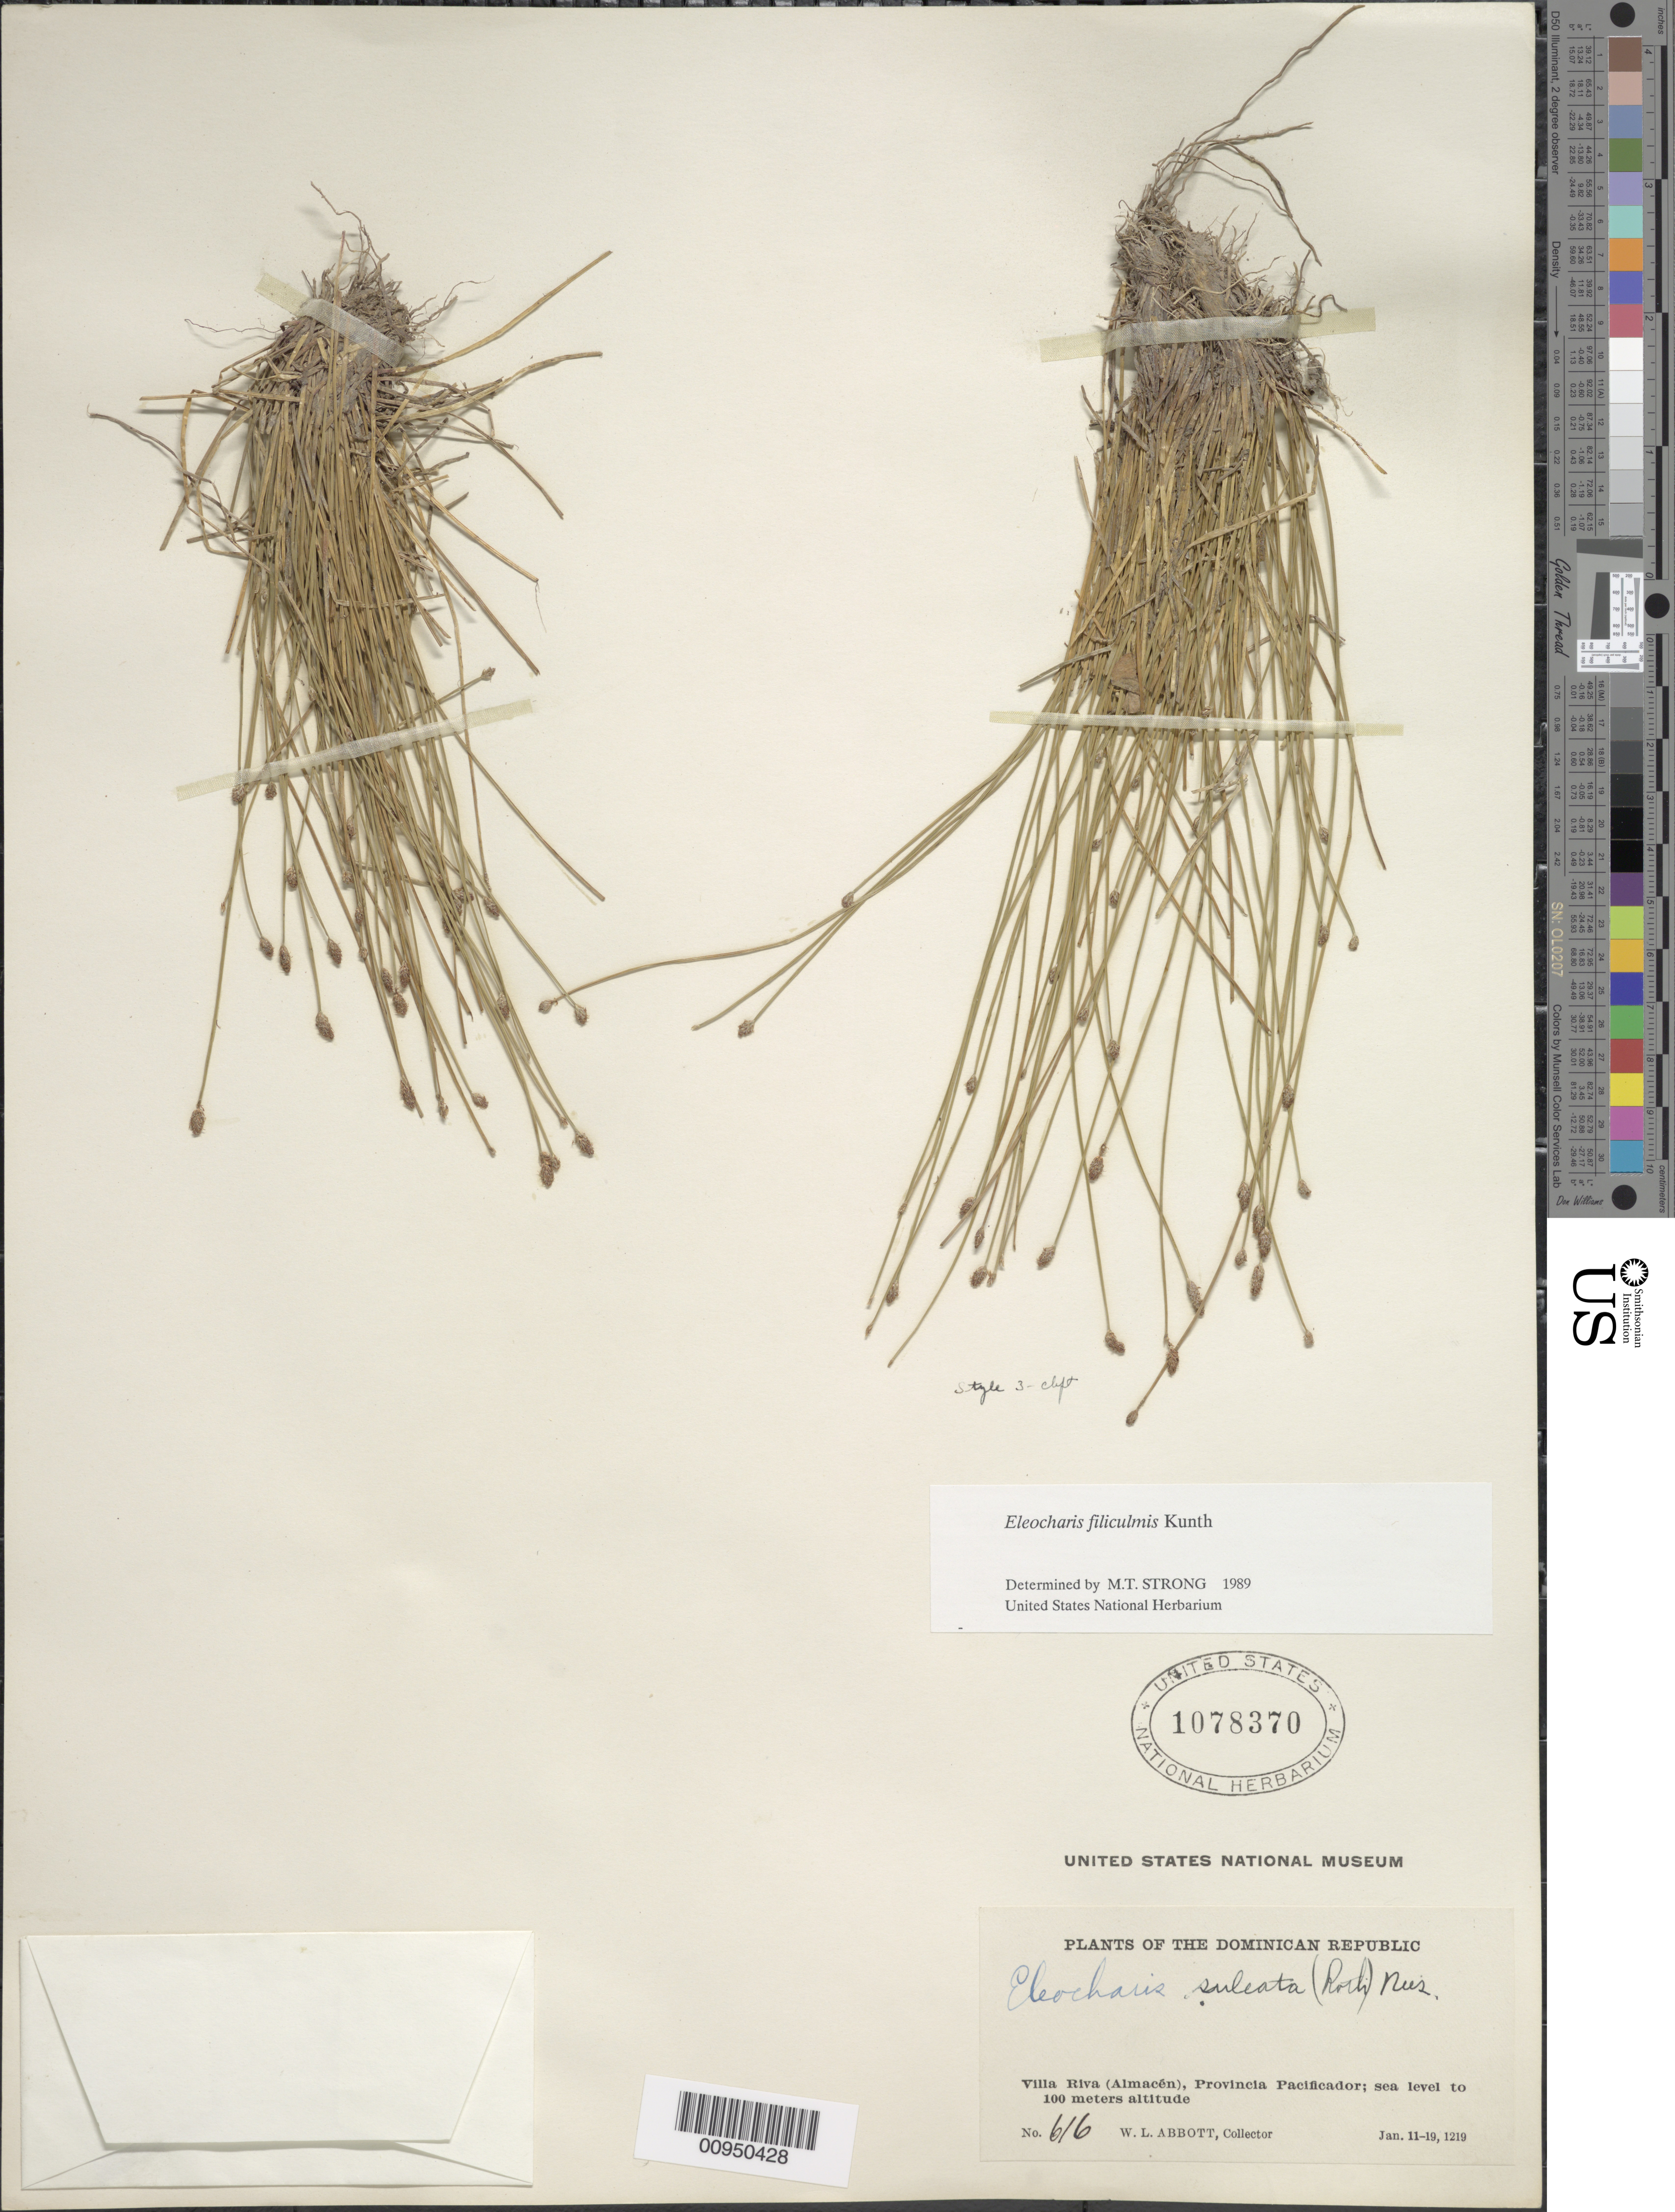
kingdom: Plantae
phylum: Tracheophyta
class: Liliopsida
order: Poales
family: Cyperaceae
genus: Eleocharis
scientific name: Eleocharis filiculmis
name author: Kunth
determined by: Strong, M. T., (US), Smithsonian Institution - National Museum of Natural History (UNITED STATES)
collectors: W. L. Abbott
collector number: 616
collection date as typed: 11 Jan 1921 to 19 Jan 1921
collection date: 1921-01-11/1921-01-19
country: Dominican Republic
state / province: Duarte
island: Hispaniola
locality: Villa Riva (Almacén)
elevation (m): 0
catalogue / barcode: US 1078370